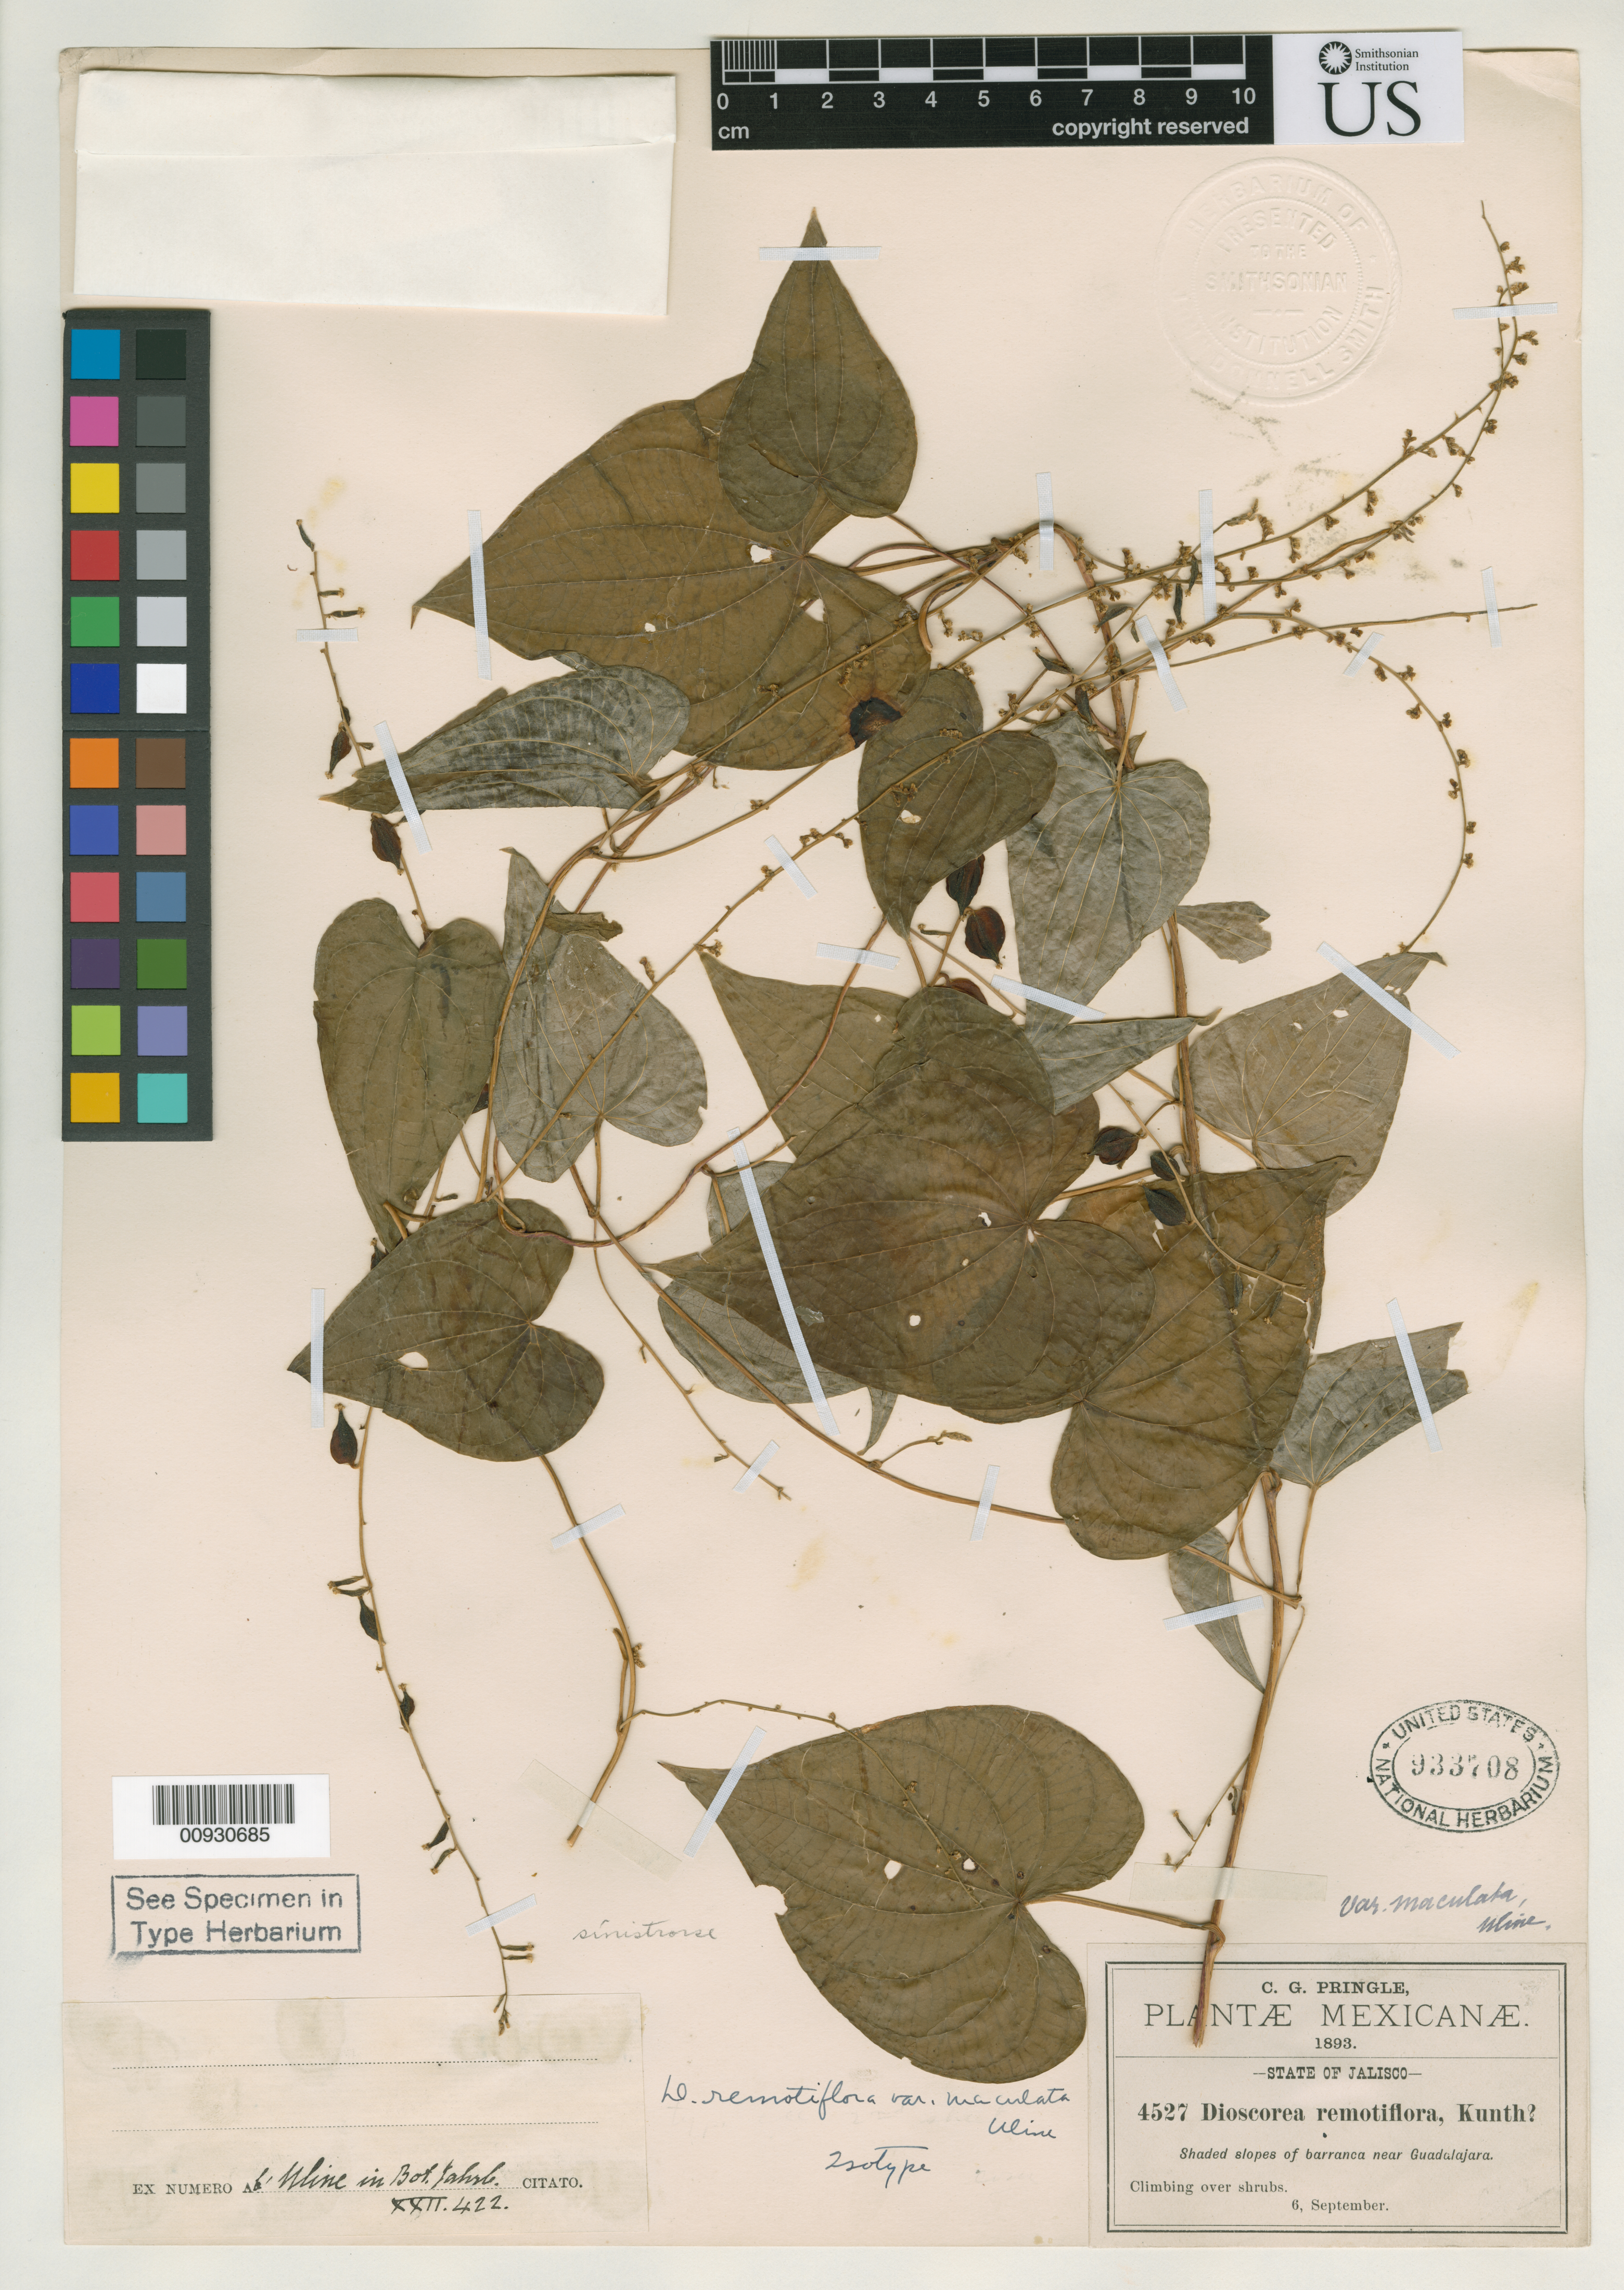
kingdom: Plantae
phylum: Tracheophyta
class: Liliopsida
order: Dioscoreales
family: Dioscoreaceae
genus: Dioscorea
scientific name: Dioscorea remotiflora var. maculata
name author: Uline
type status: Isotype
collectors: C. G. Pringle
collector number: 4527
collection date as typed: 06 Sep 1893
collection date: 1893-09-06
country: Mexico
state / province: Jalisco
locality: Near Guadalajara.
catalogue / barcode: US 933708